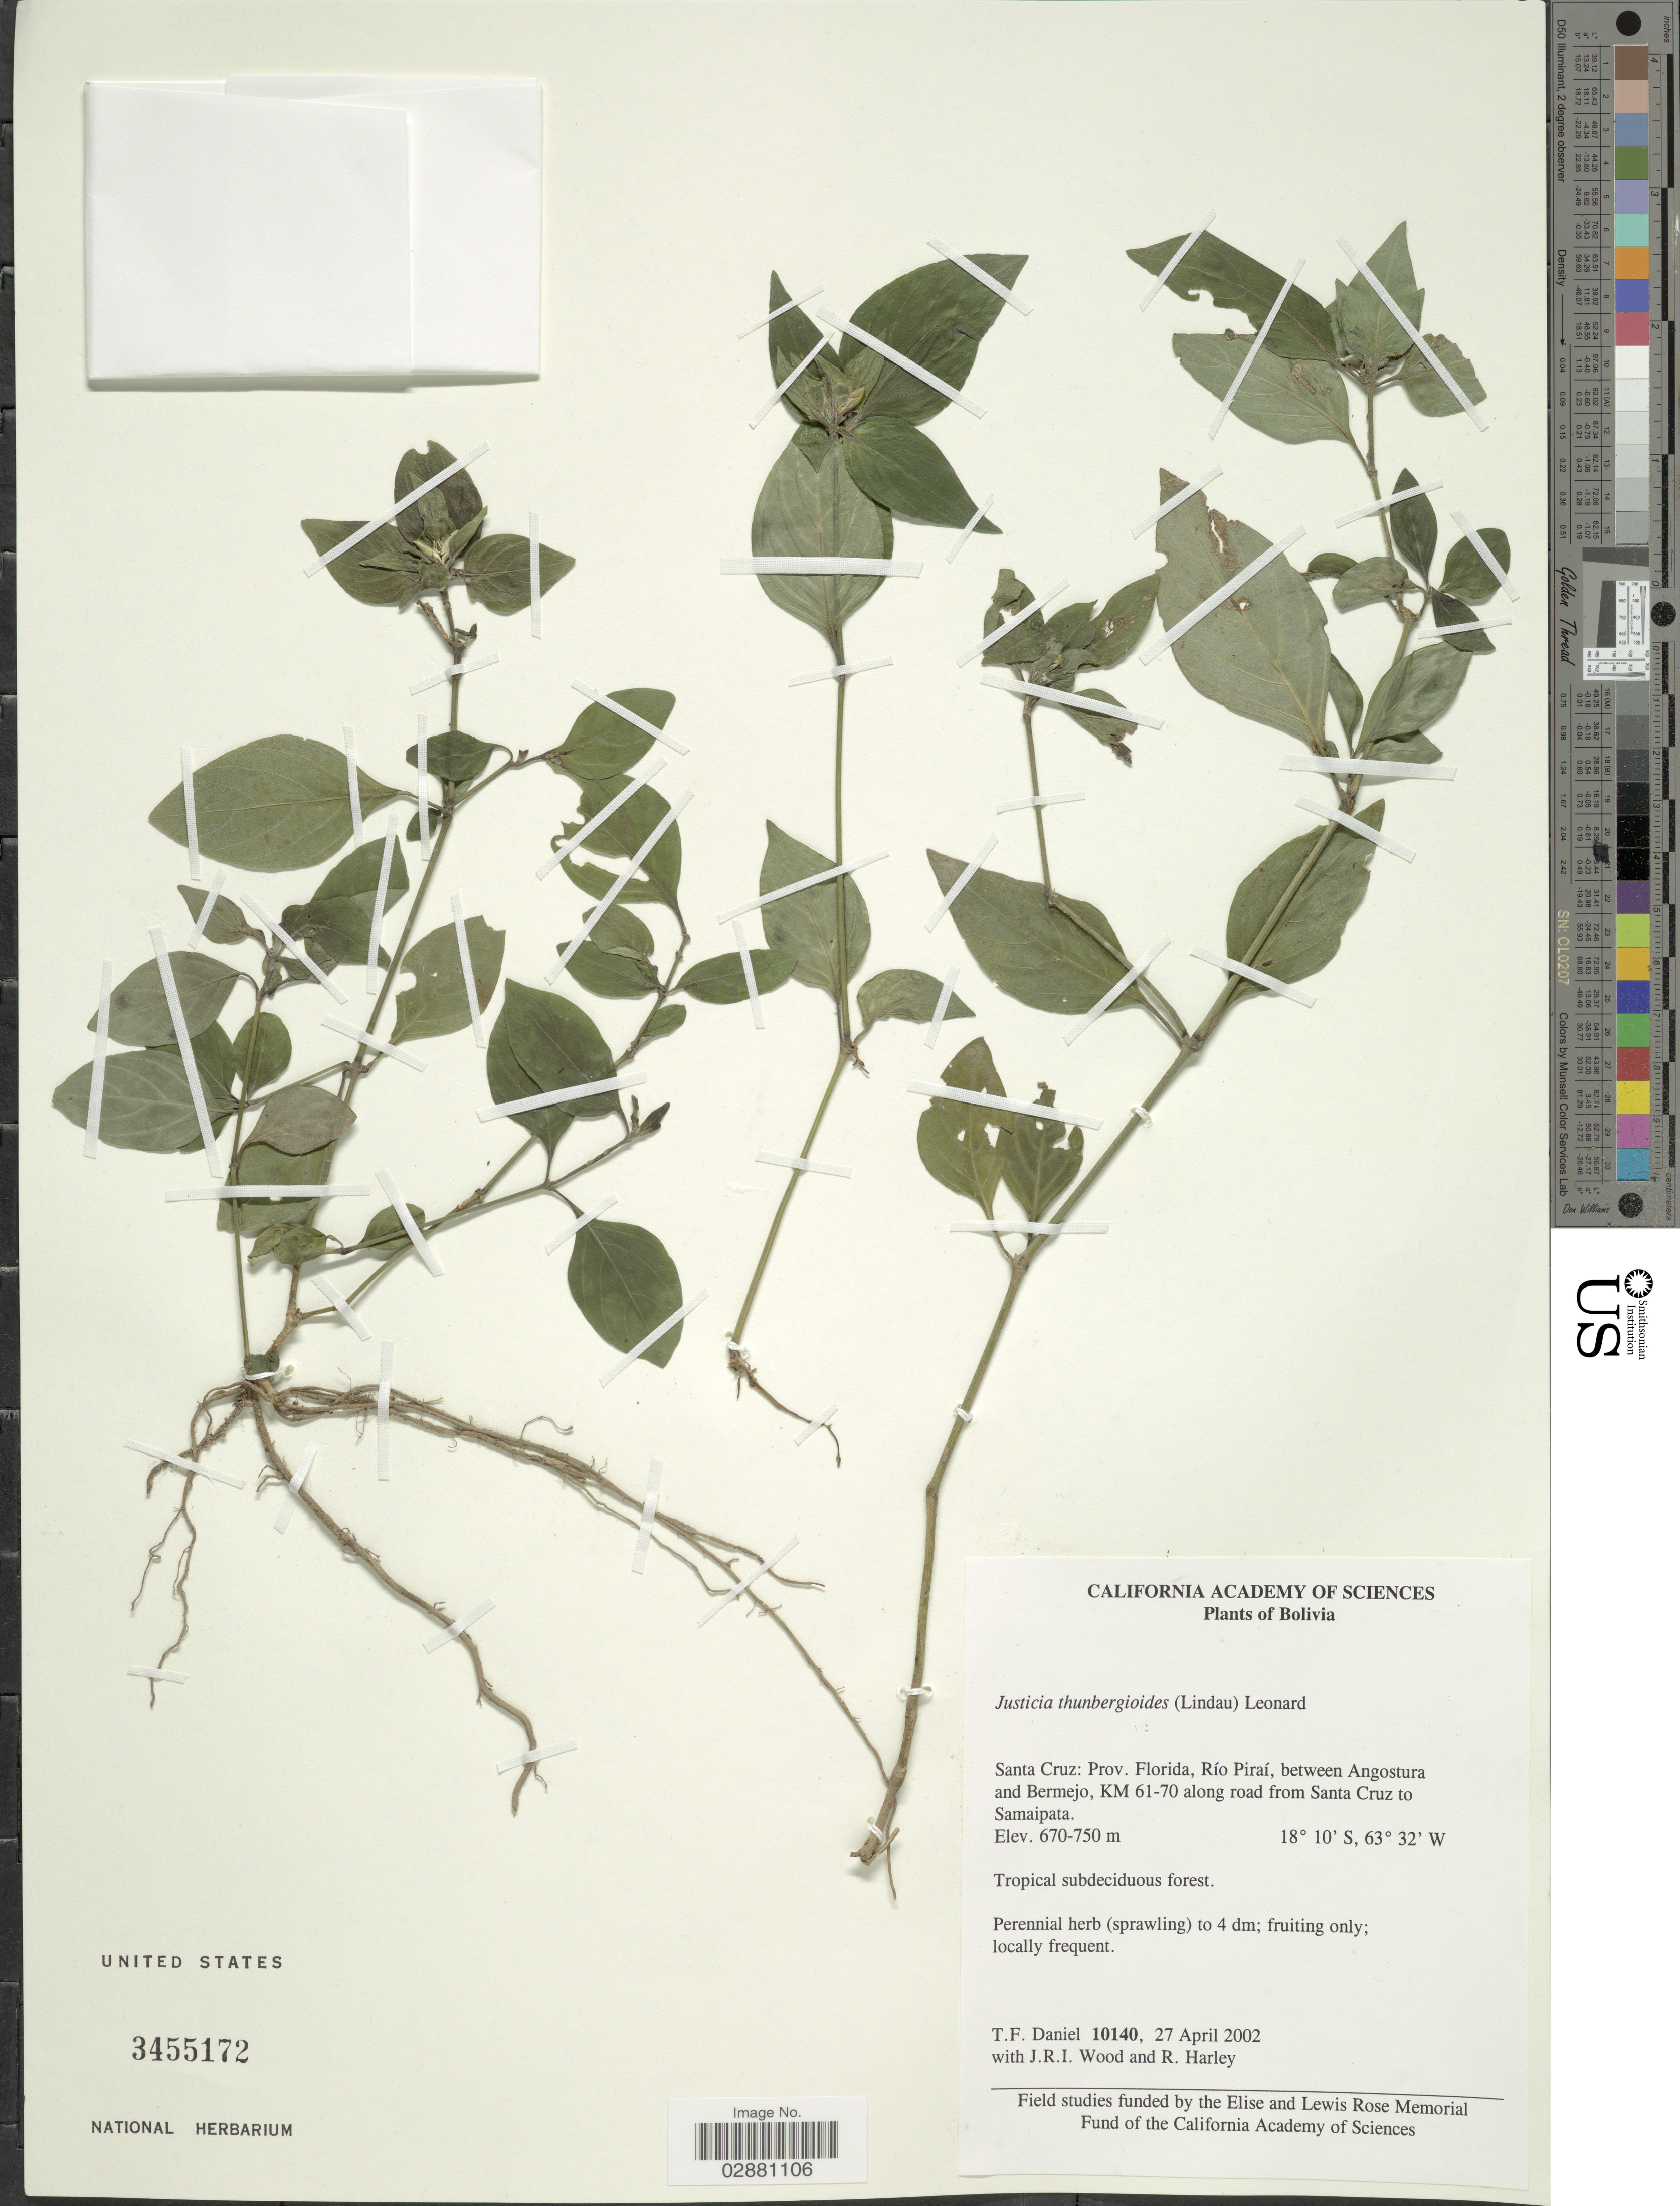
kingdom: Plantae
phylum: Tracheophyta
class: Magnoliopsida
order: Lamiales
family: Acanthaceae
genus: Justicia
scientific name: Justicia thunbergioides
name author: (Lindau) Leonard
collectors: T. F. Daniel, J. R. I. Wood & R. Harley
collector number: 10140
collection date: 2002-04-27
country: Bolivia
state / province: Santa Cruz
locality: Prov. Florida, Río Piraí, between Angostura and Bermejo, KM 61-70 along road from Santa Cruz to Samaipata.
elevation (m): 670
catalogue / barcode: US 3455172